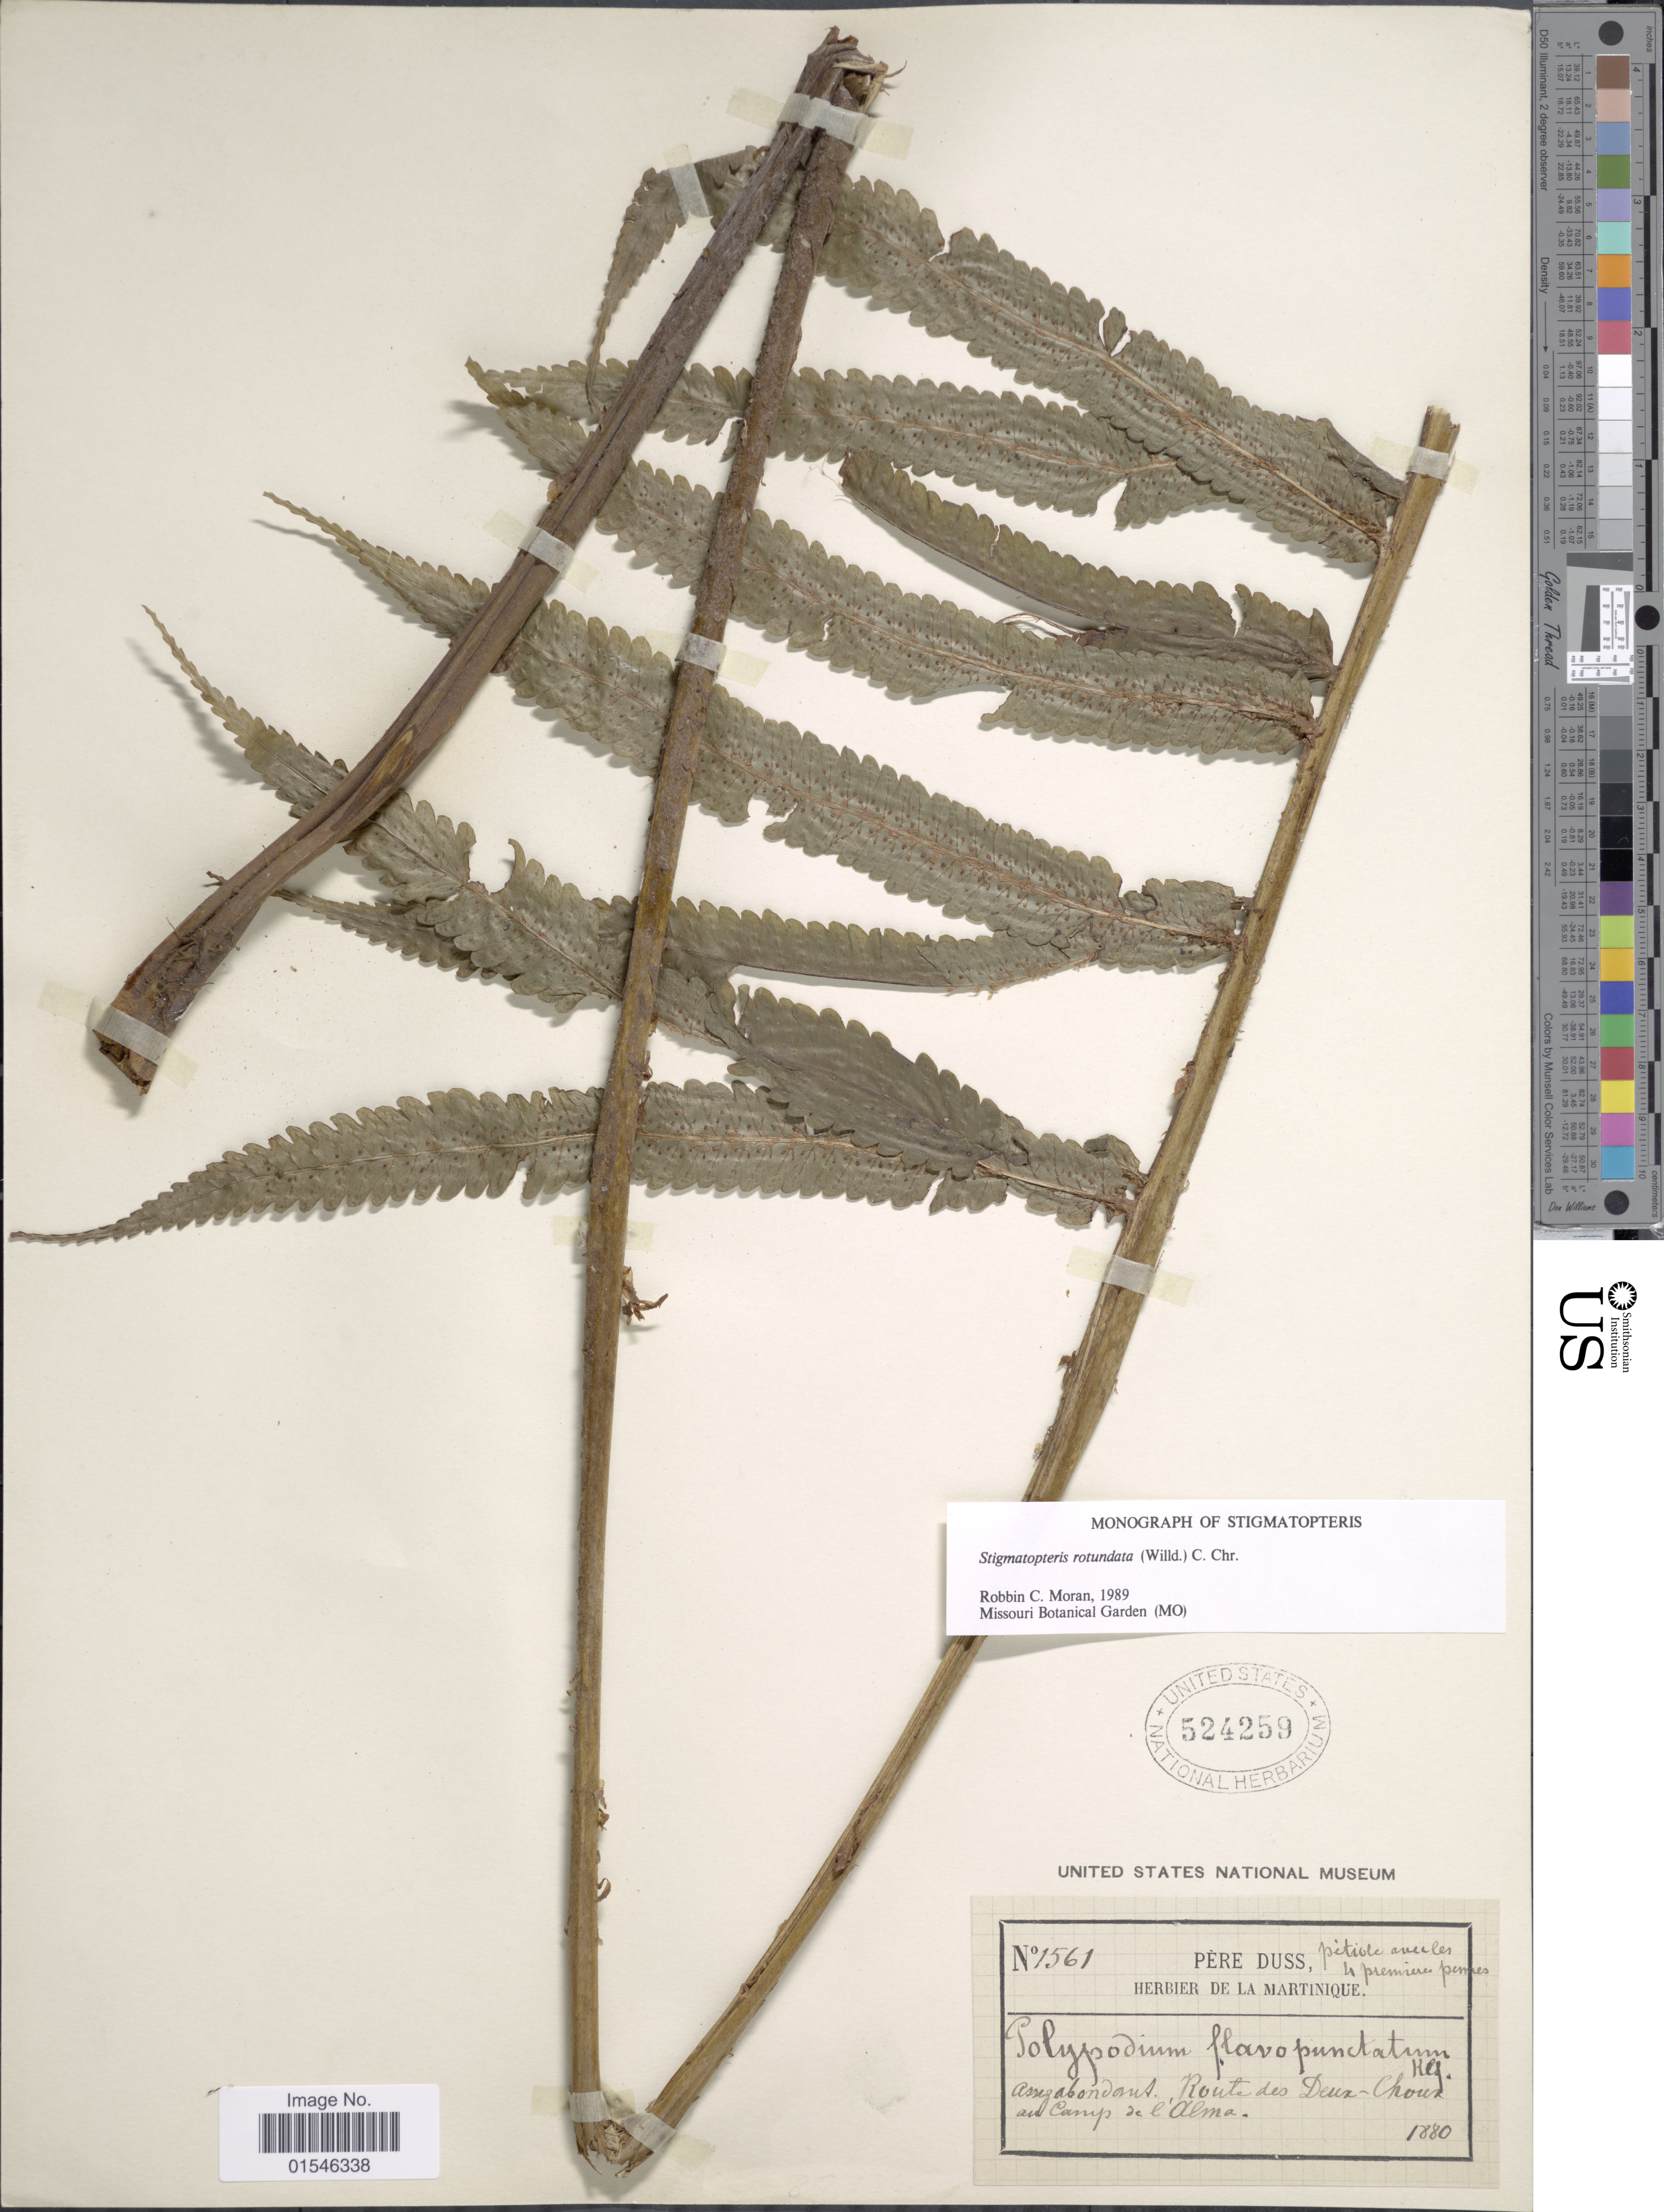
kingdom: Plantae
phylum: Tracheophyta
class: Polypodiopsida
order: Polypodiales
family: Dryopteridaceae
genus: Stigmatopteris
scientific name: Stigmatopteris rotundata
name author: (Willd.) C. Chr.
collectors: Père Duss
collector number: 1561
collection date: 1880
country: Martinique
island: Martinique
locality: Route des Deux-Choux au Camp de l'Alma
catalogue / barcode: US 524259